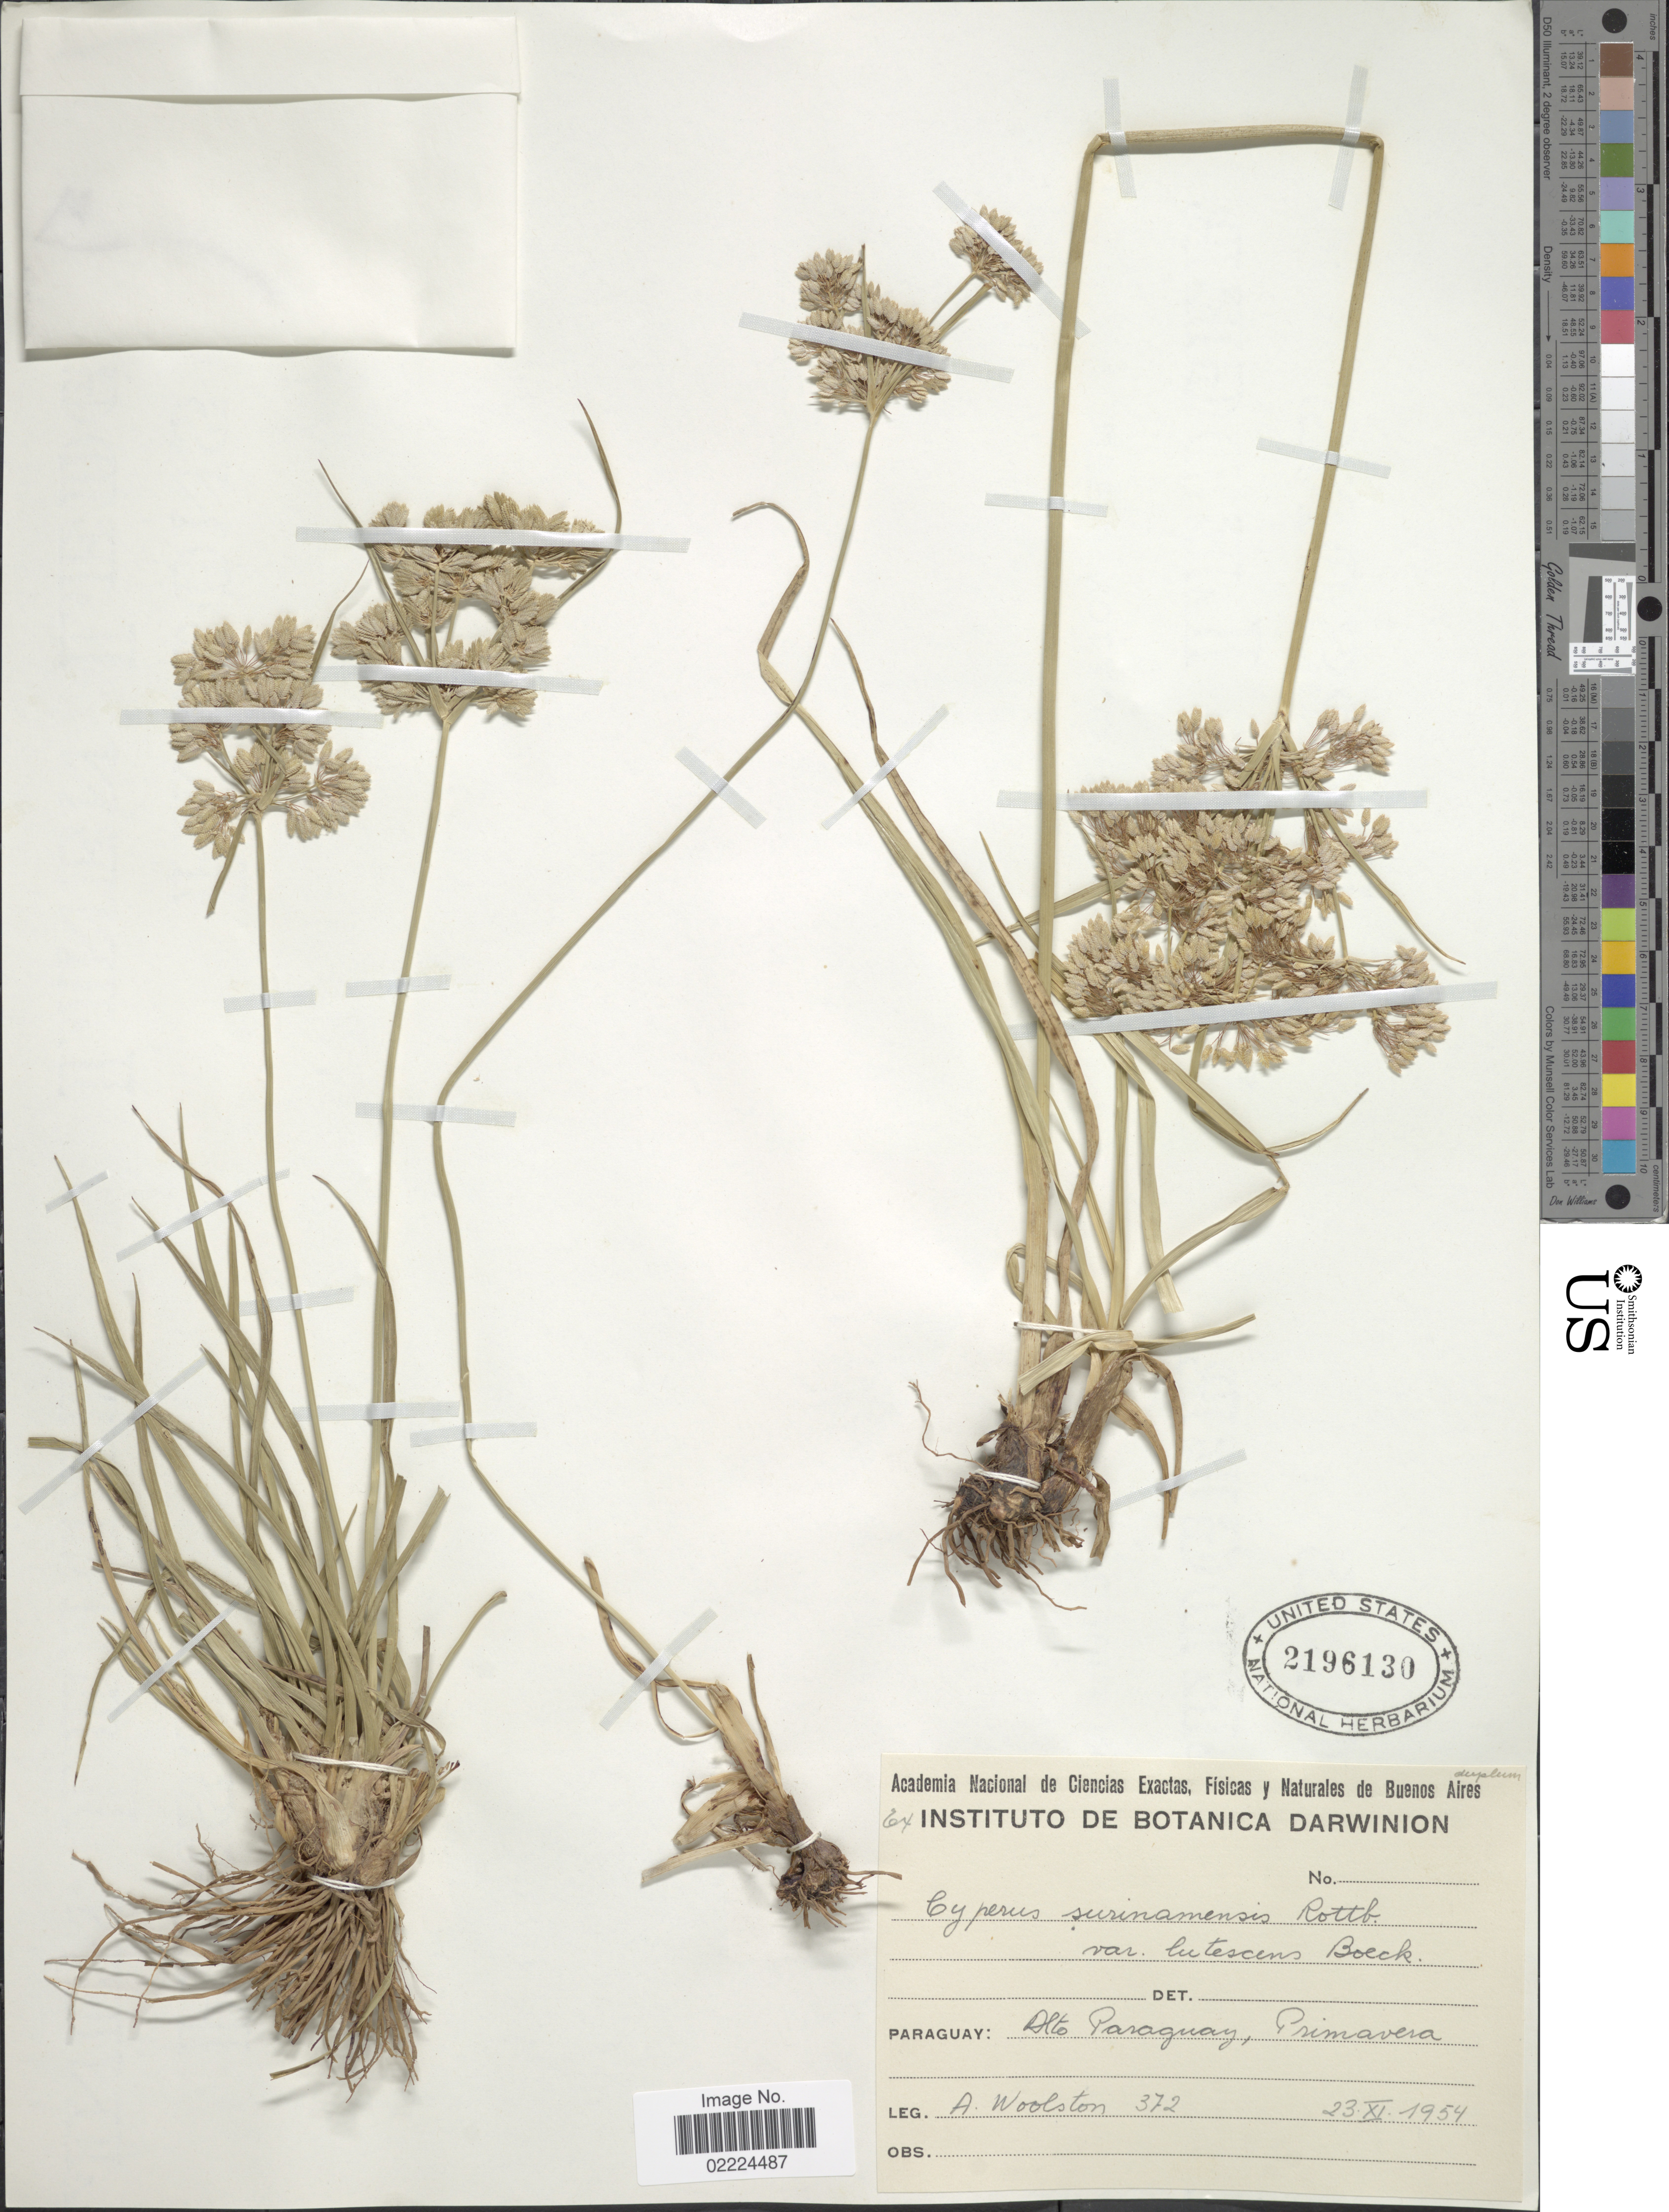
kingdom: Plantae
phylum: Tracheophyta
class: Liliopsida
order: Poales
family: Cyperaceae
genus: Cyperus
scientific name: Cyperus surinamensis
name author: Rottb.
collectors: A. Woolston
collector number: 372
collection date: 1954-11-23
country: Paraguay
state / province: Alto Paraguay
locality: Primavera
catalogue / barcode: US 2196130